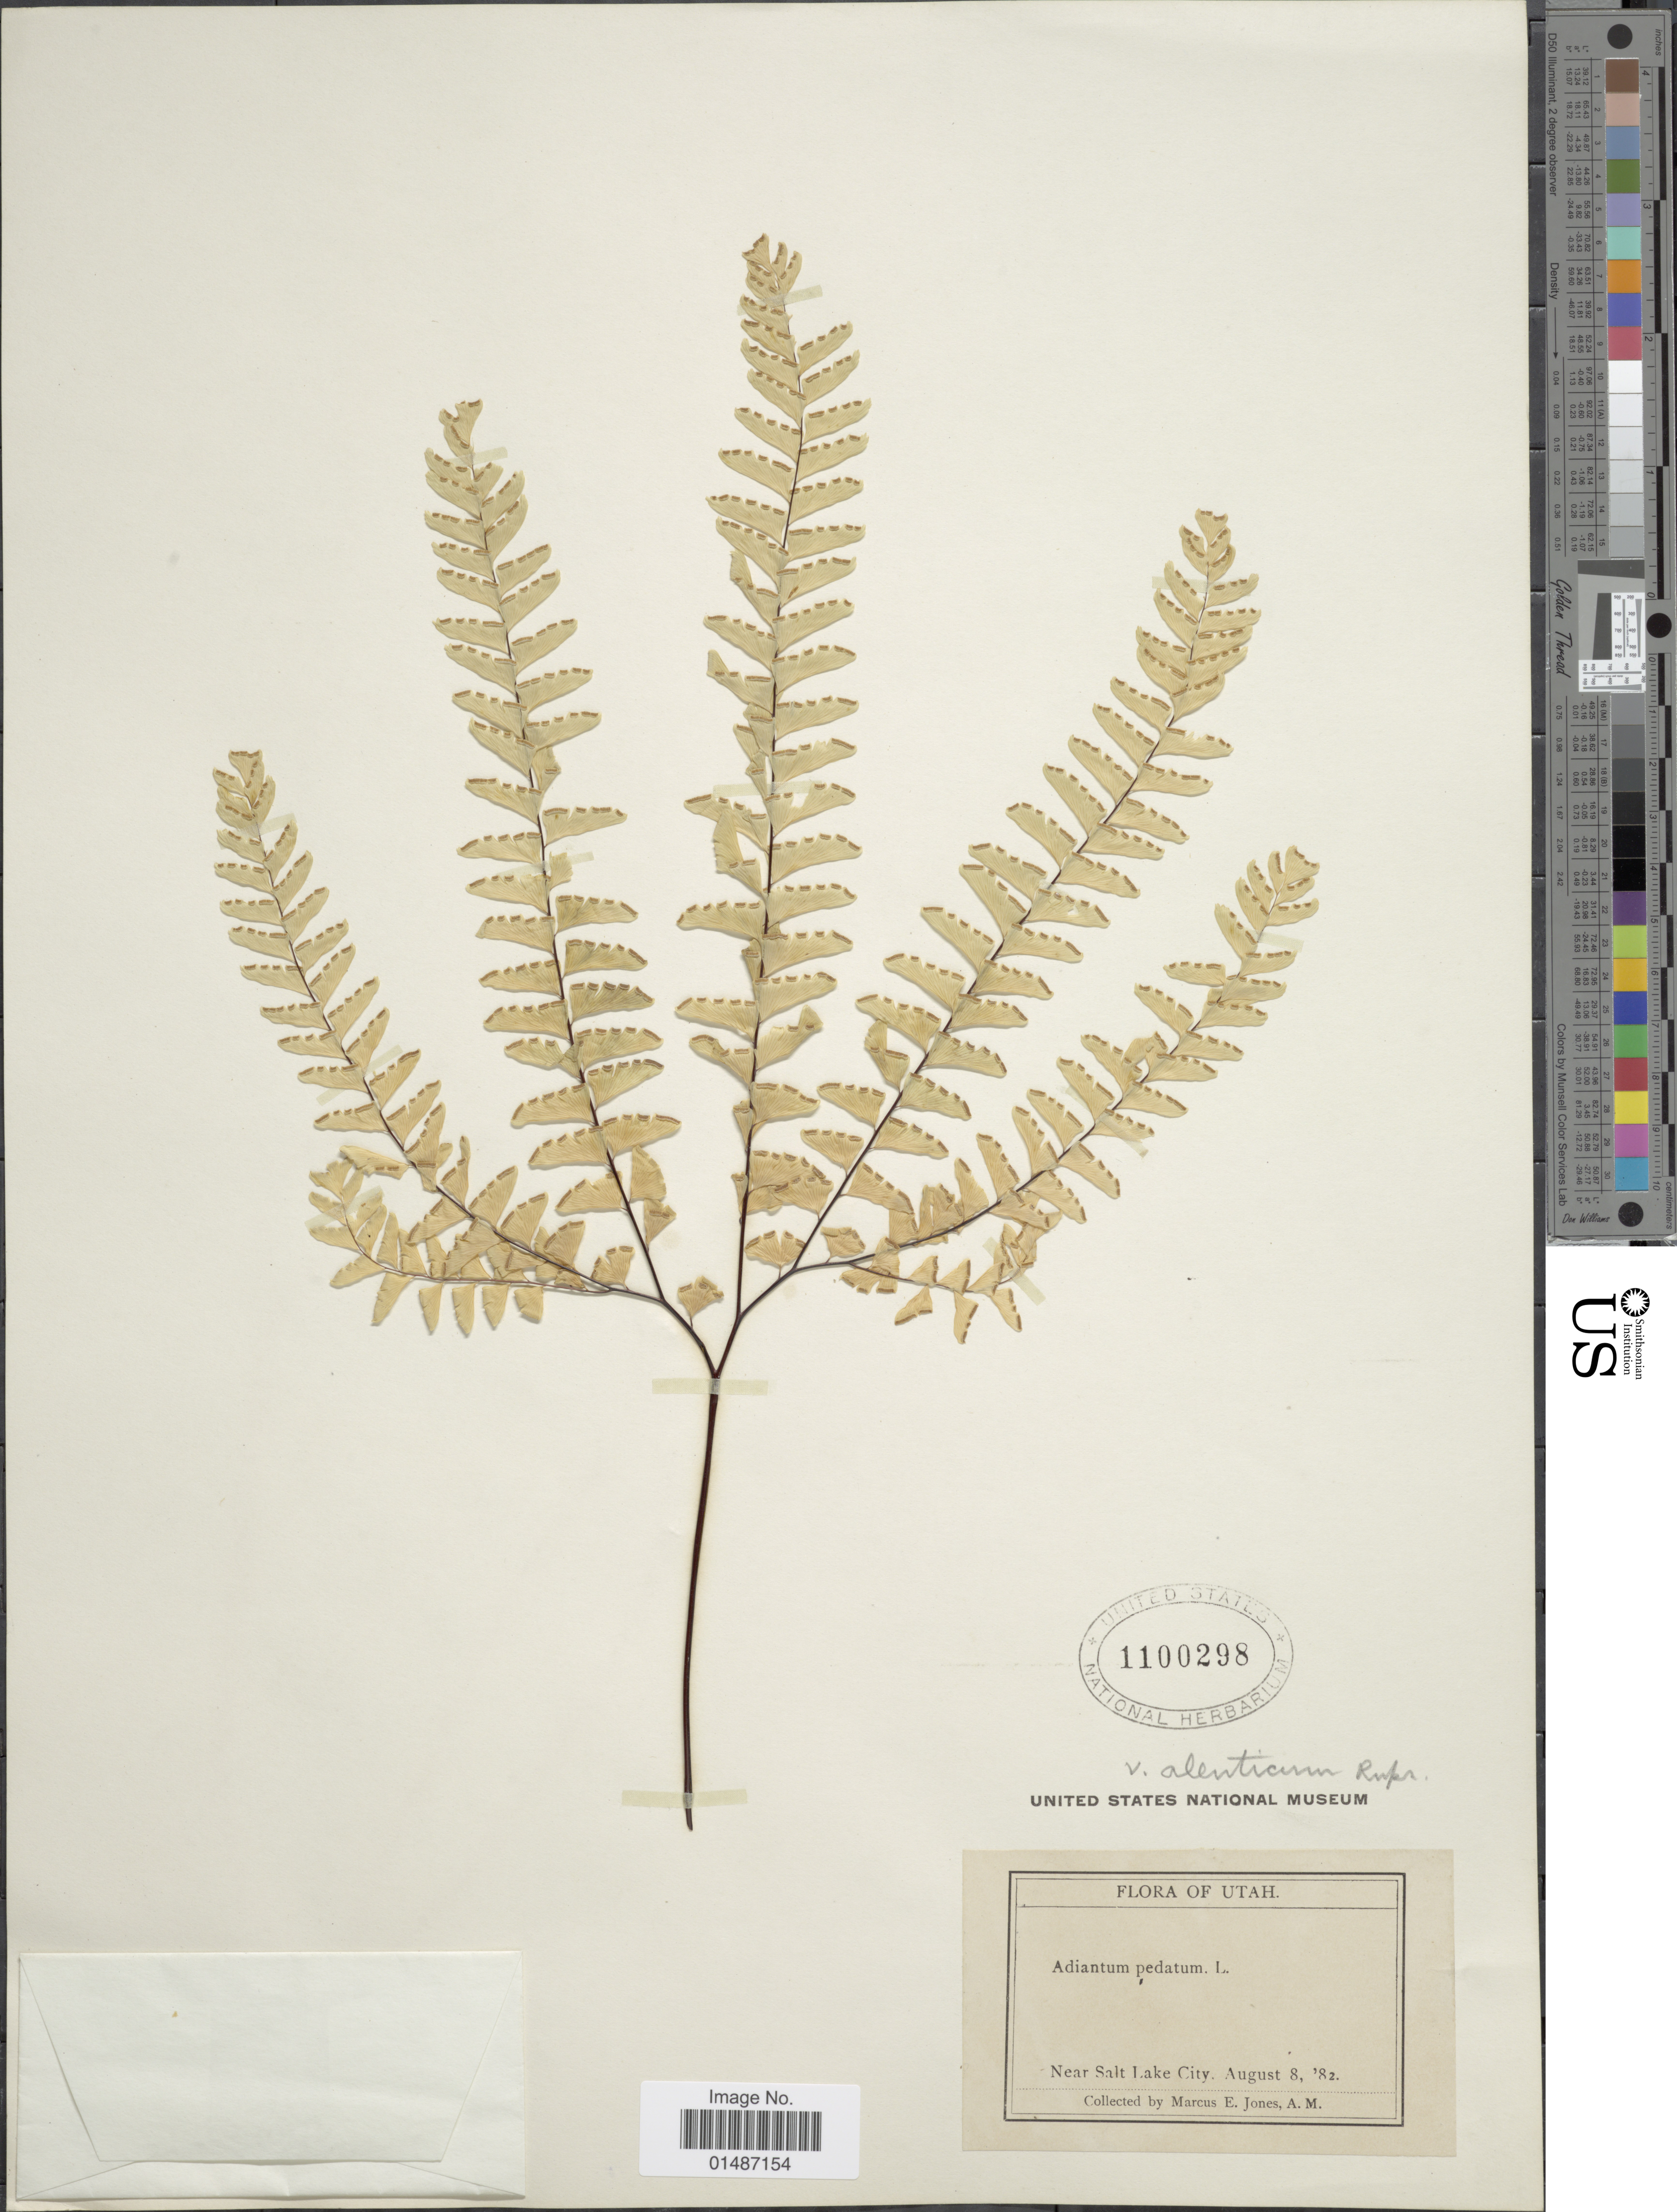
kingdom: Plantae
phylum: Tracheophyta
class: Polypodiopsida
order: Polypodiales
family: Pteridaceae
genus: Adiantum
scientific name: Adiantum pedatum subsp. aleuticum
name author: (Rupr.) Calder & Roy L. Taylor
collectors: M. E. Jones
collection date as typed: Transcribed d/m/y: 8/8/82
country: United States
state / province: Utah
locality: Near Salt Lake City.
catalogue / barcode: US 1100298